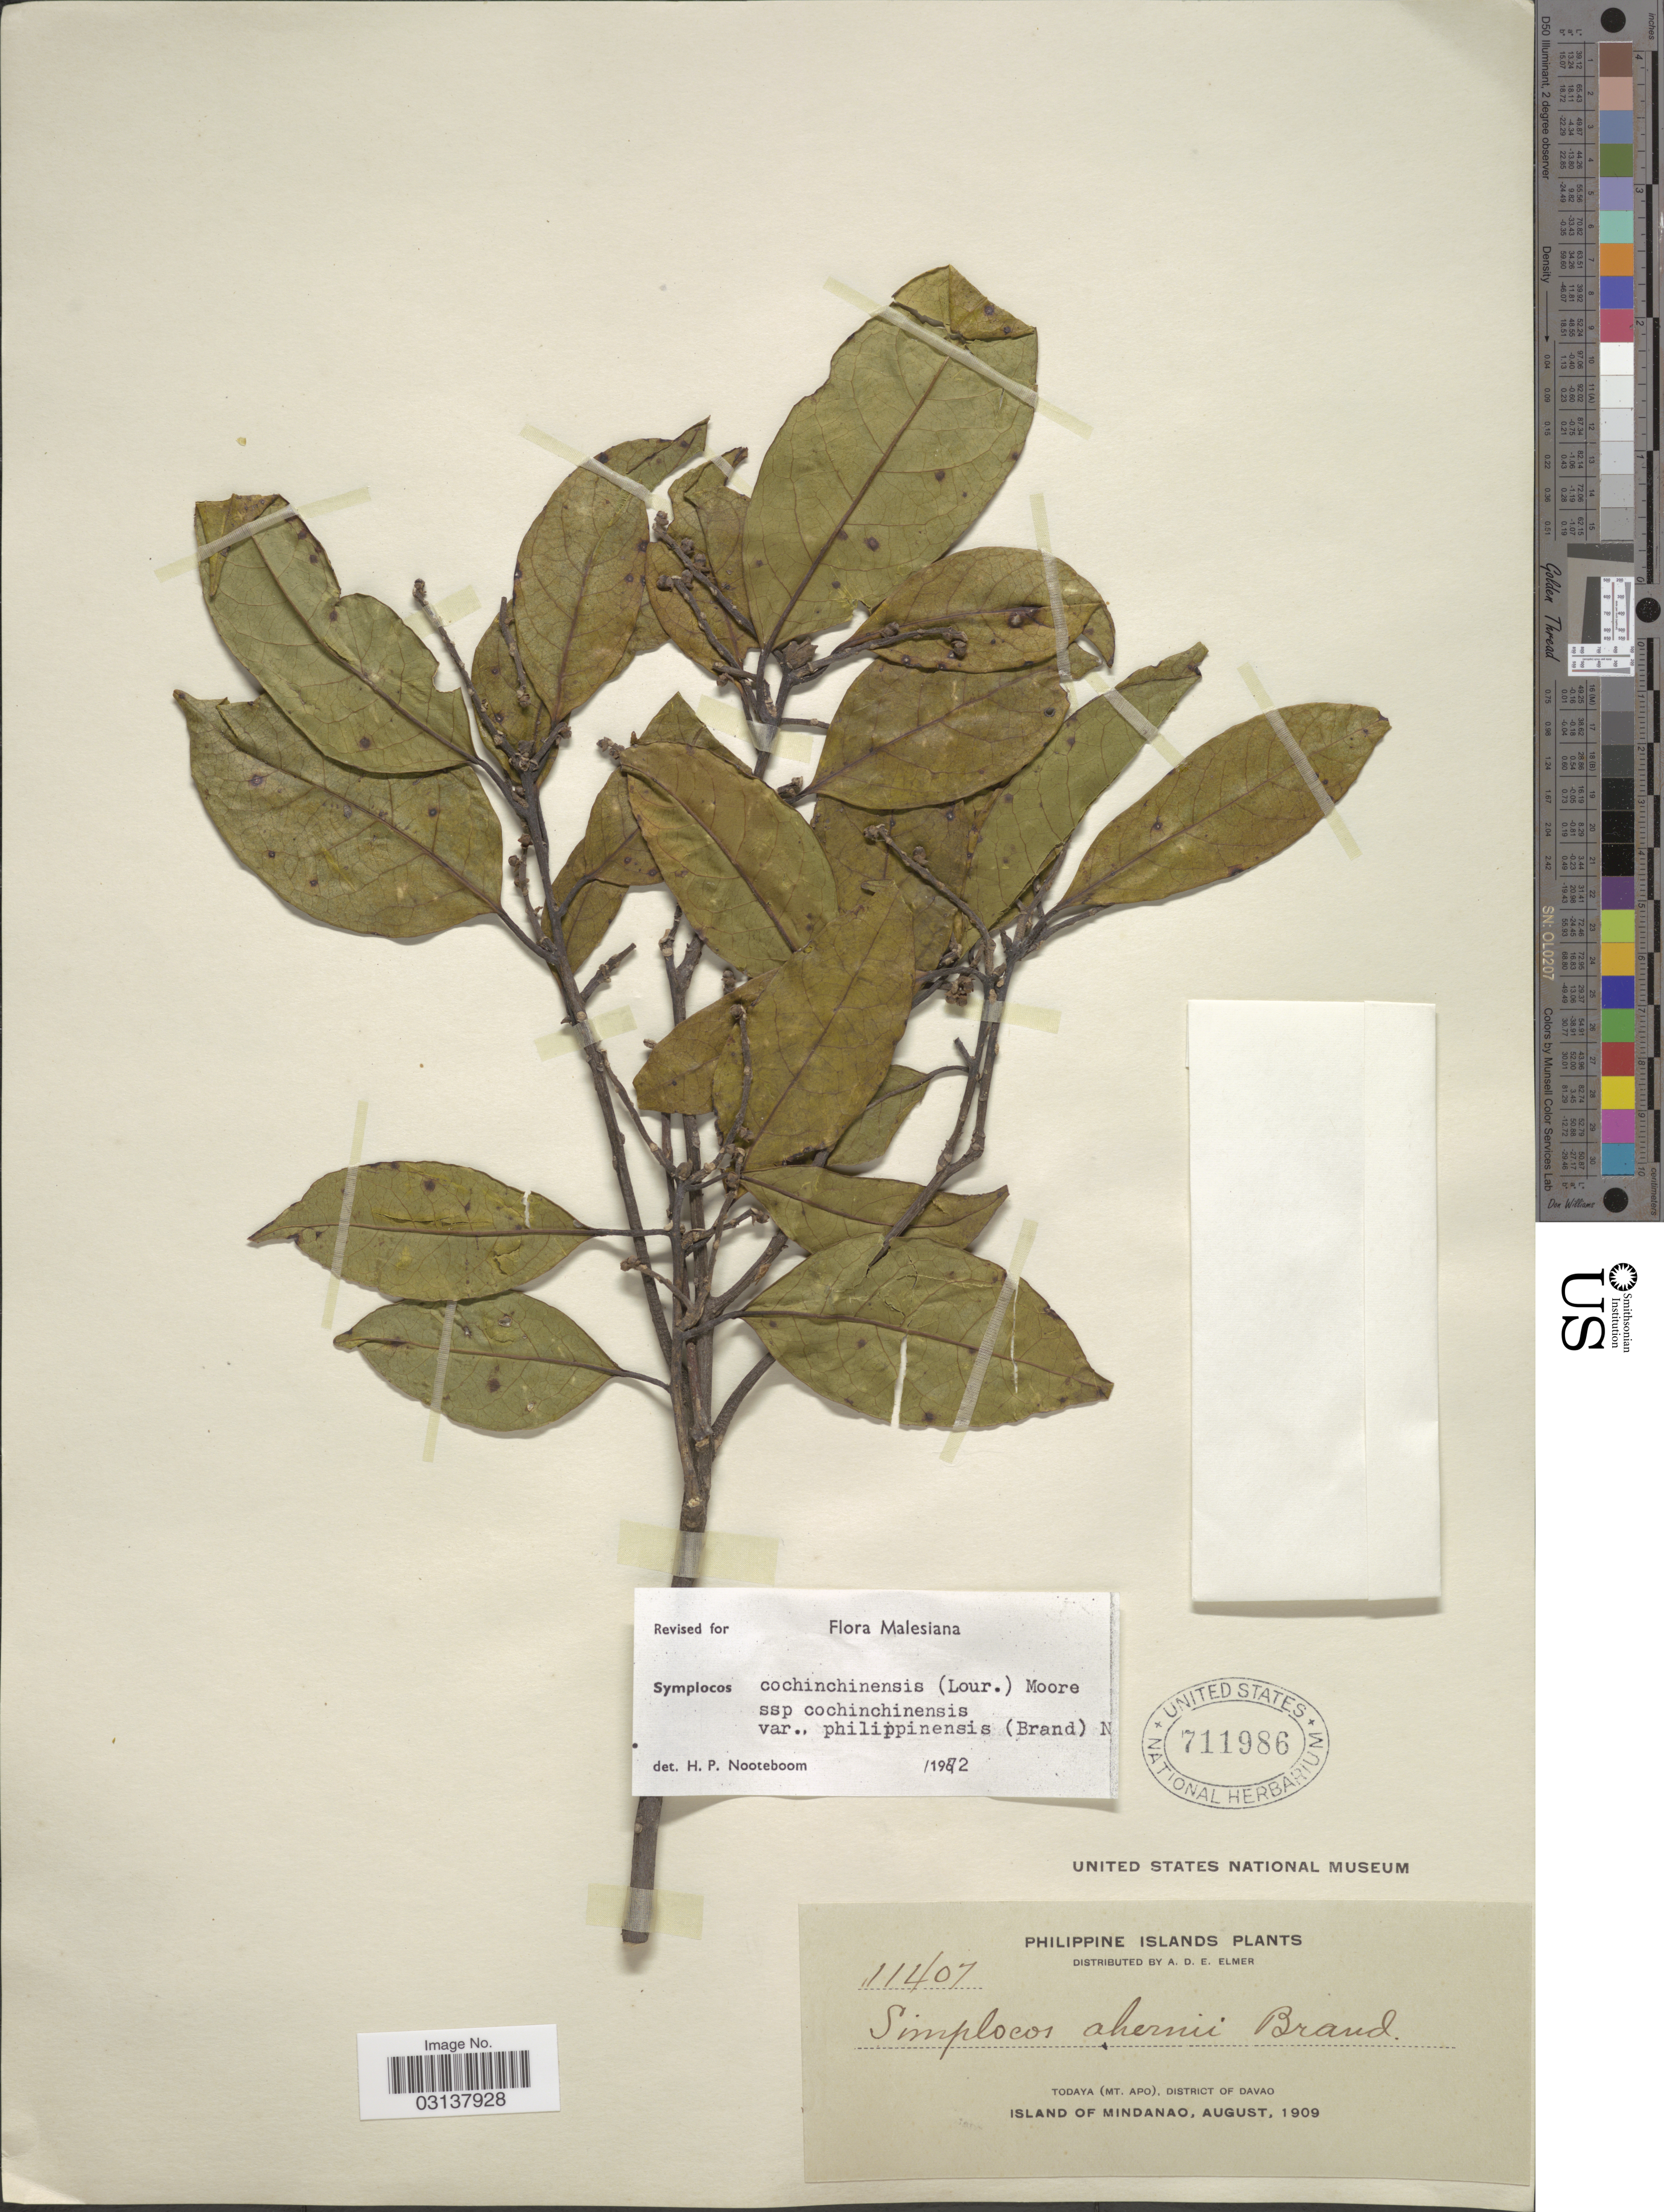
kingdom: Plantae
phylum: Tracheophyta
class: Magnoliopsida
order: Ericales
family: Symplocaceae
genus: Symplocos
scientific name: Symplocos cochinchinensis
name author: (Lour.) S. Moore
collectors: A. D. E. Elmer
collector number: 11407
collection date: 1909-08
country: Philippines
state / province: Davao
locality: Philippine Islands. Tcdaya (Mt. Apo), District of Davao. Island of Mindanao.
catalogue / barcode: US 711986